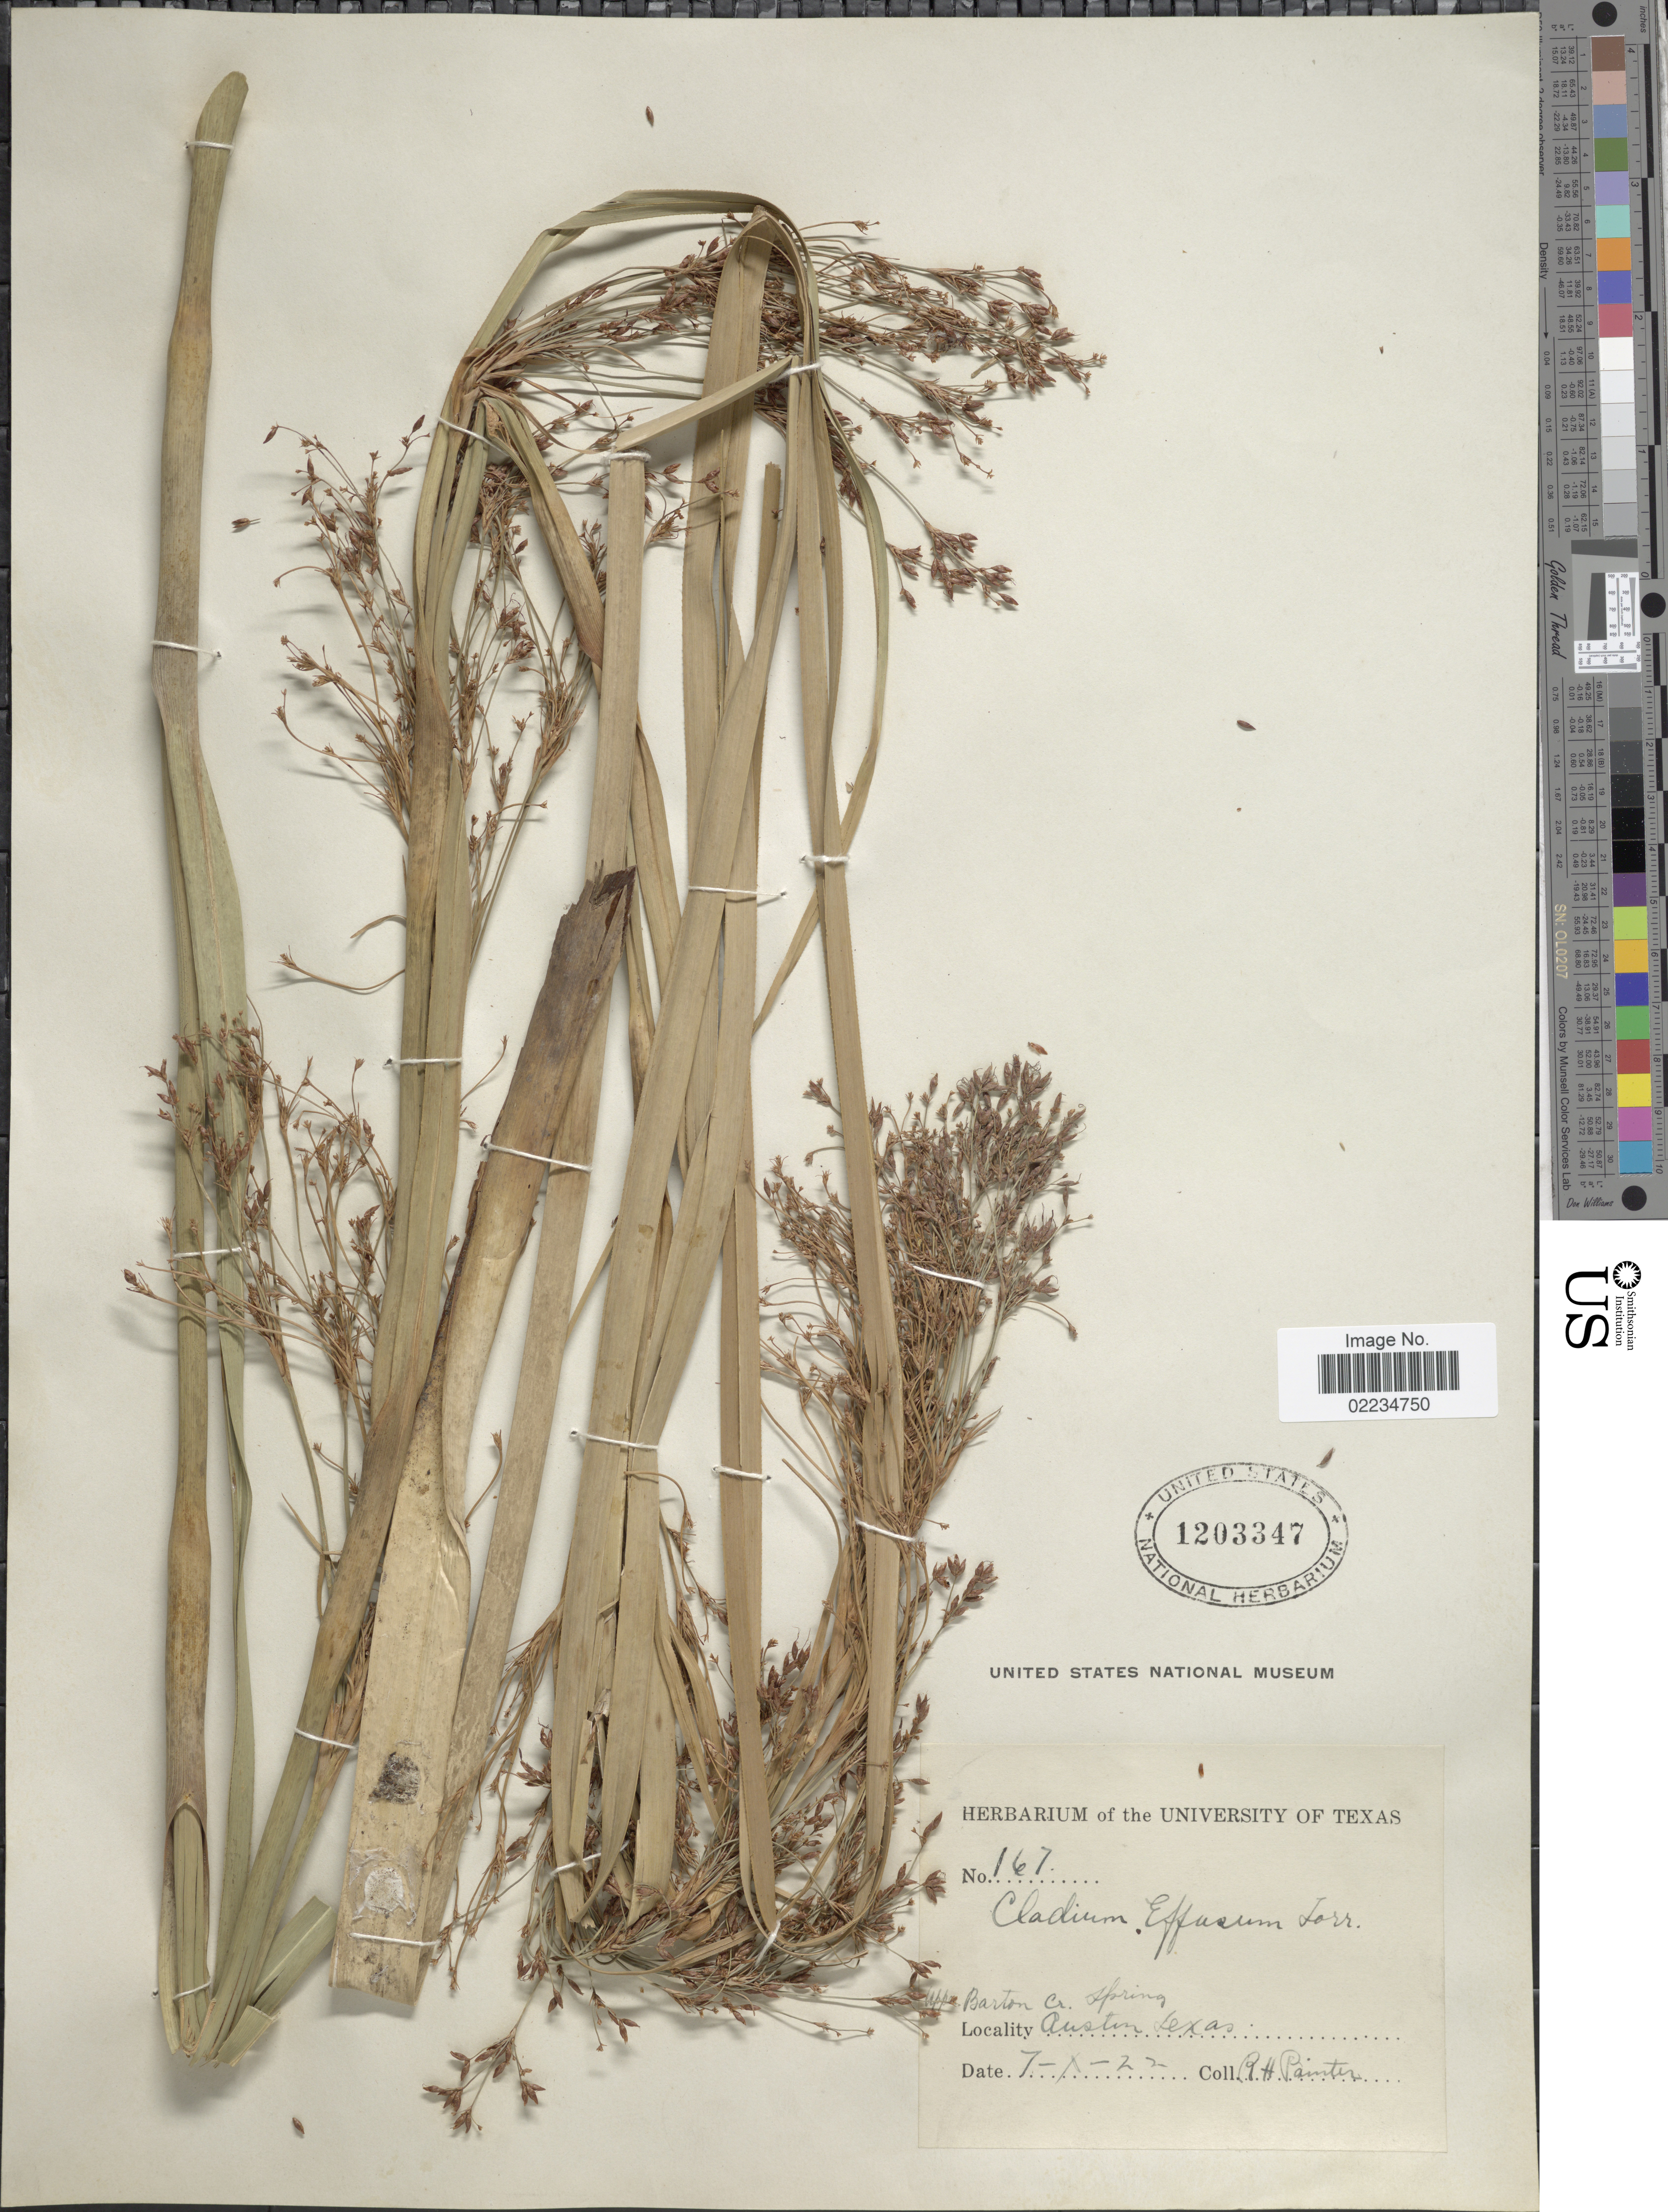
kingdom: Plantae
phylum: Tracheophyta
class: Liliopsida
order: Poales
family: Cyperaceae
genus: Cladium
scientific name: Cladium jamaicense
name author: Crantz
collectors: Painter, R. H.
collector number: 167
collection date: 1922-10-07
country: United States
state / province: Texas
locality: Upper Barton Co. Spring, Austin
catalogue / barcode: US 1203347